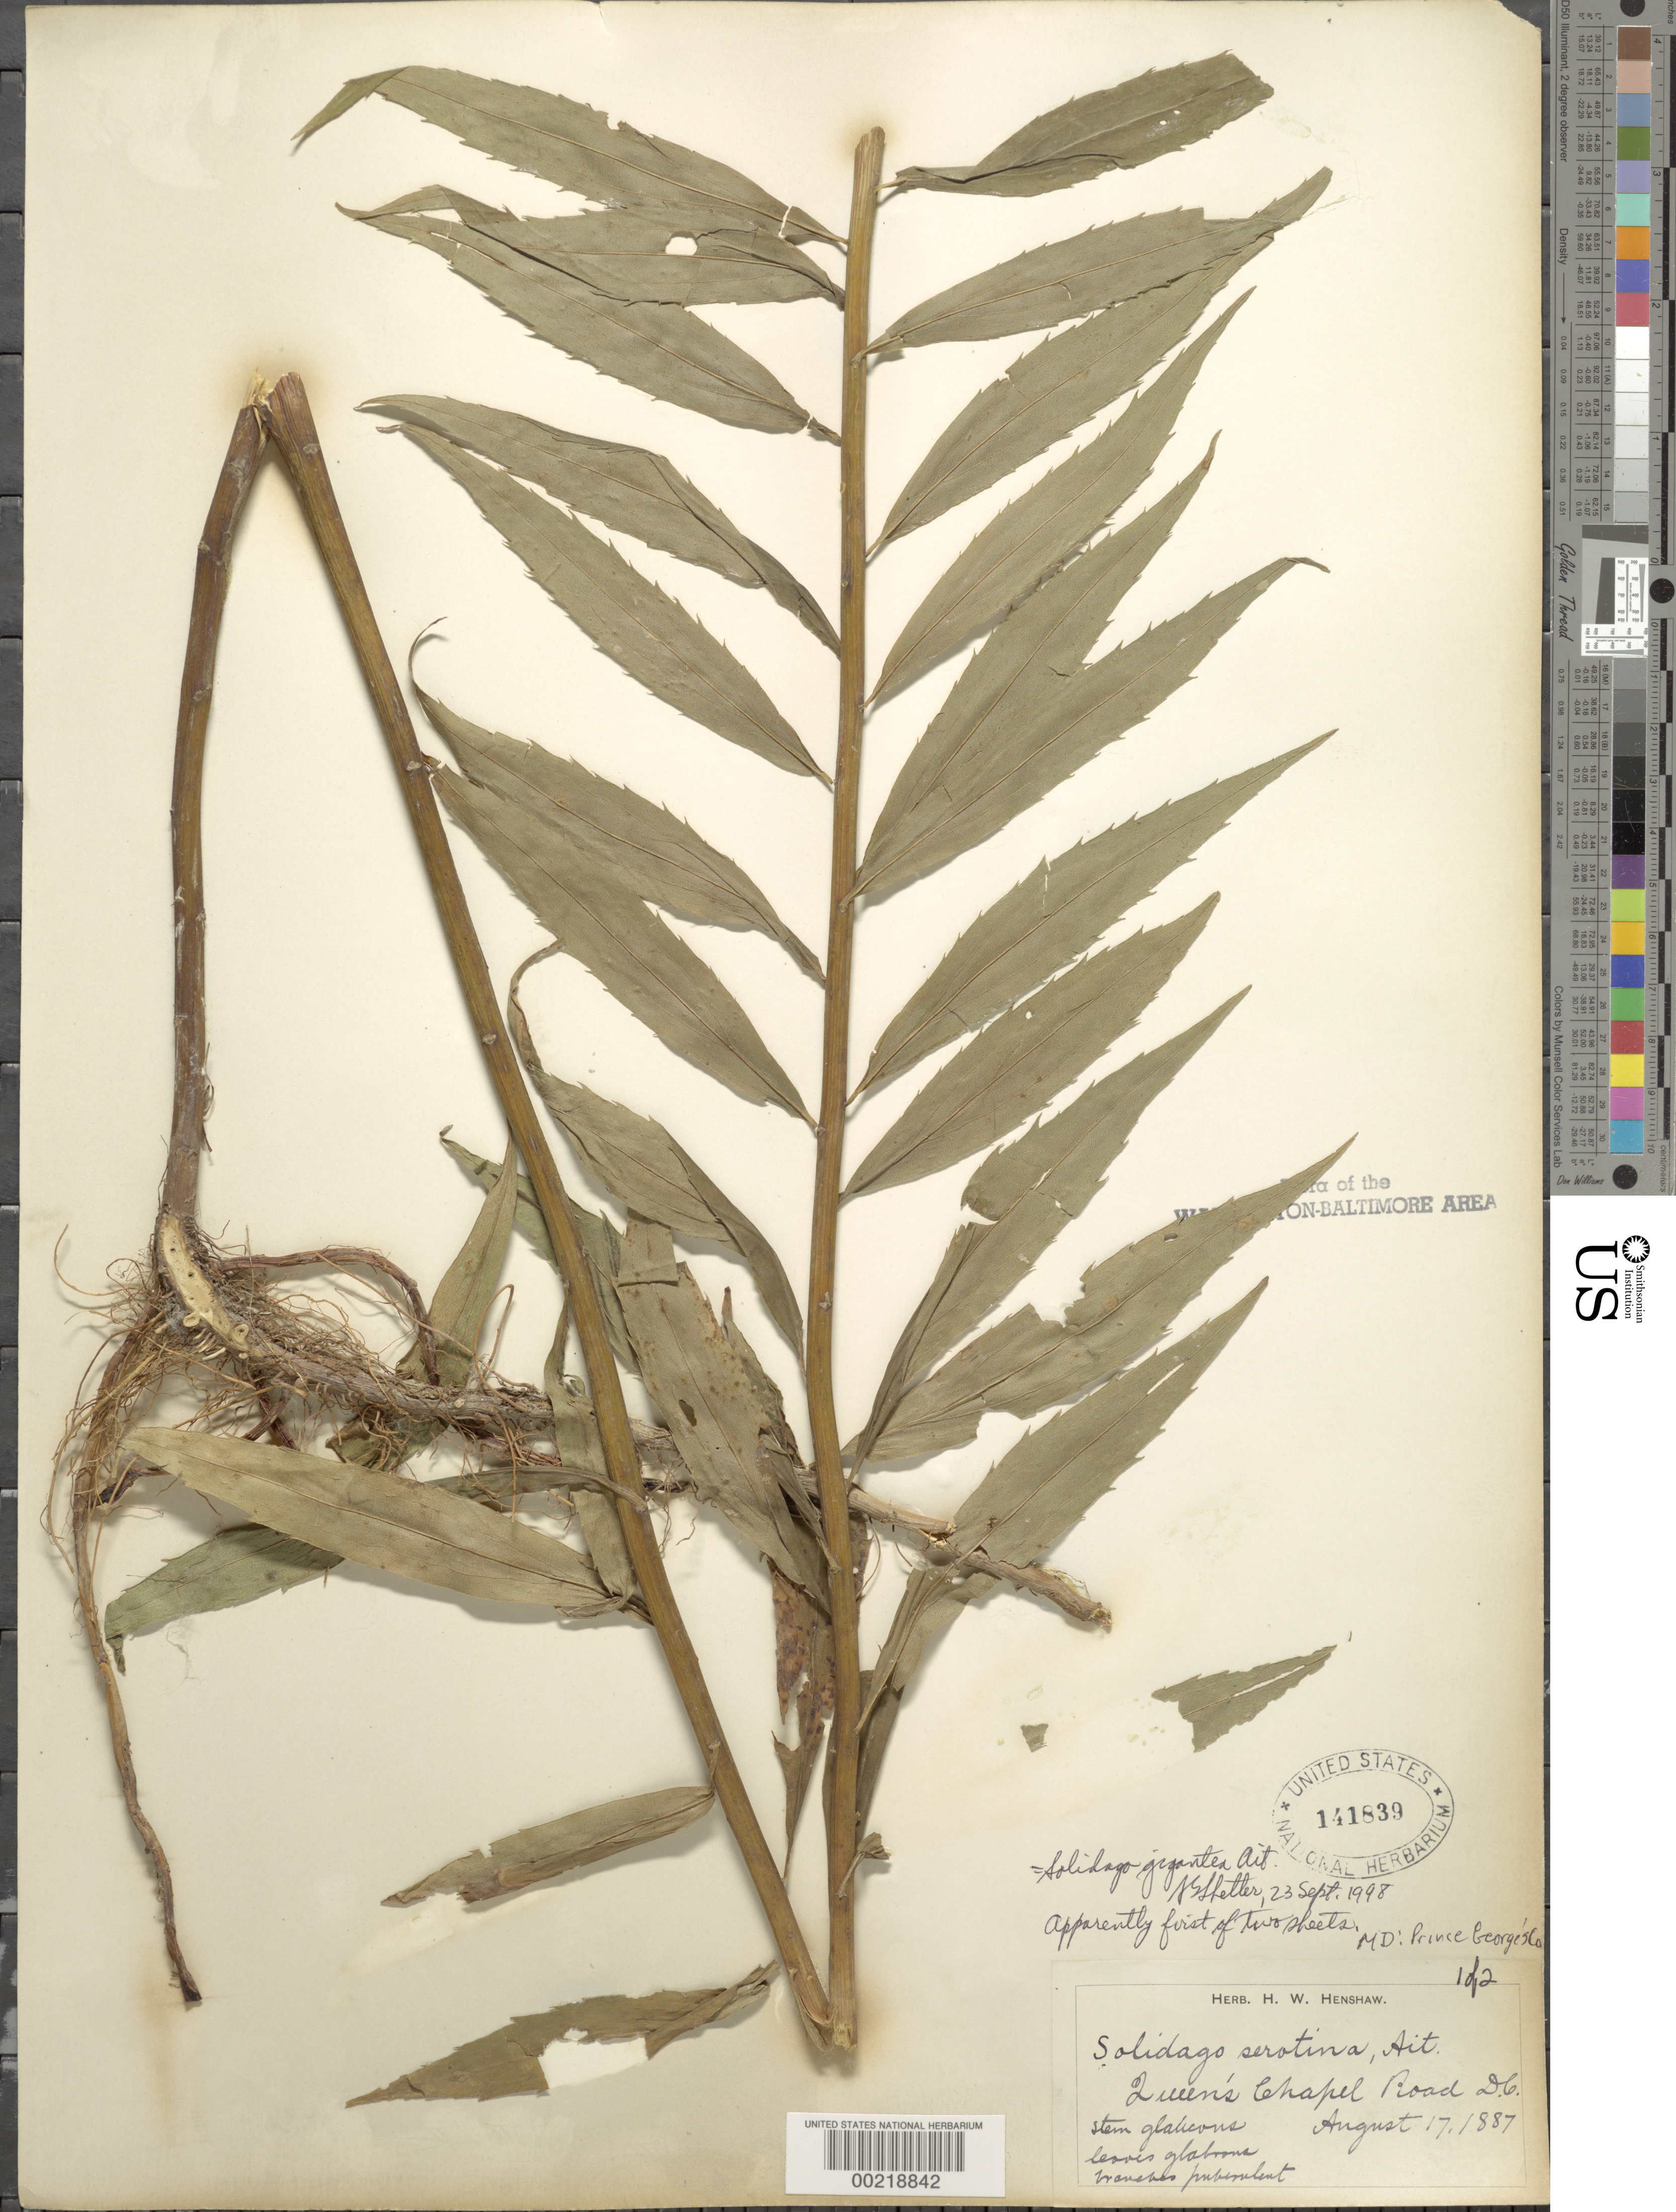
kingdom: Plantae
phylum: Tracheophyta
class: Magnoliopsida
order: Asterales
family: Asteraceae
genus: Solidago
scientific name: Solidago gigantea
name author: Aiton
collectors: H. Henshaw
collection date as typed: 16 Aug 1887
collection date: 1887-08-16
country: United States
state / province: Maryland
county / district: Prince George's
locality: Queens Chapel Road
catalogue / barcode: US 141839